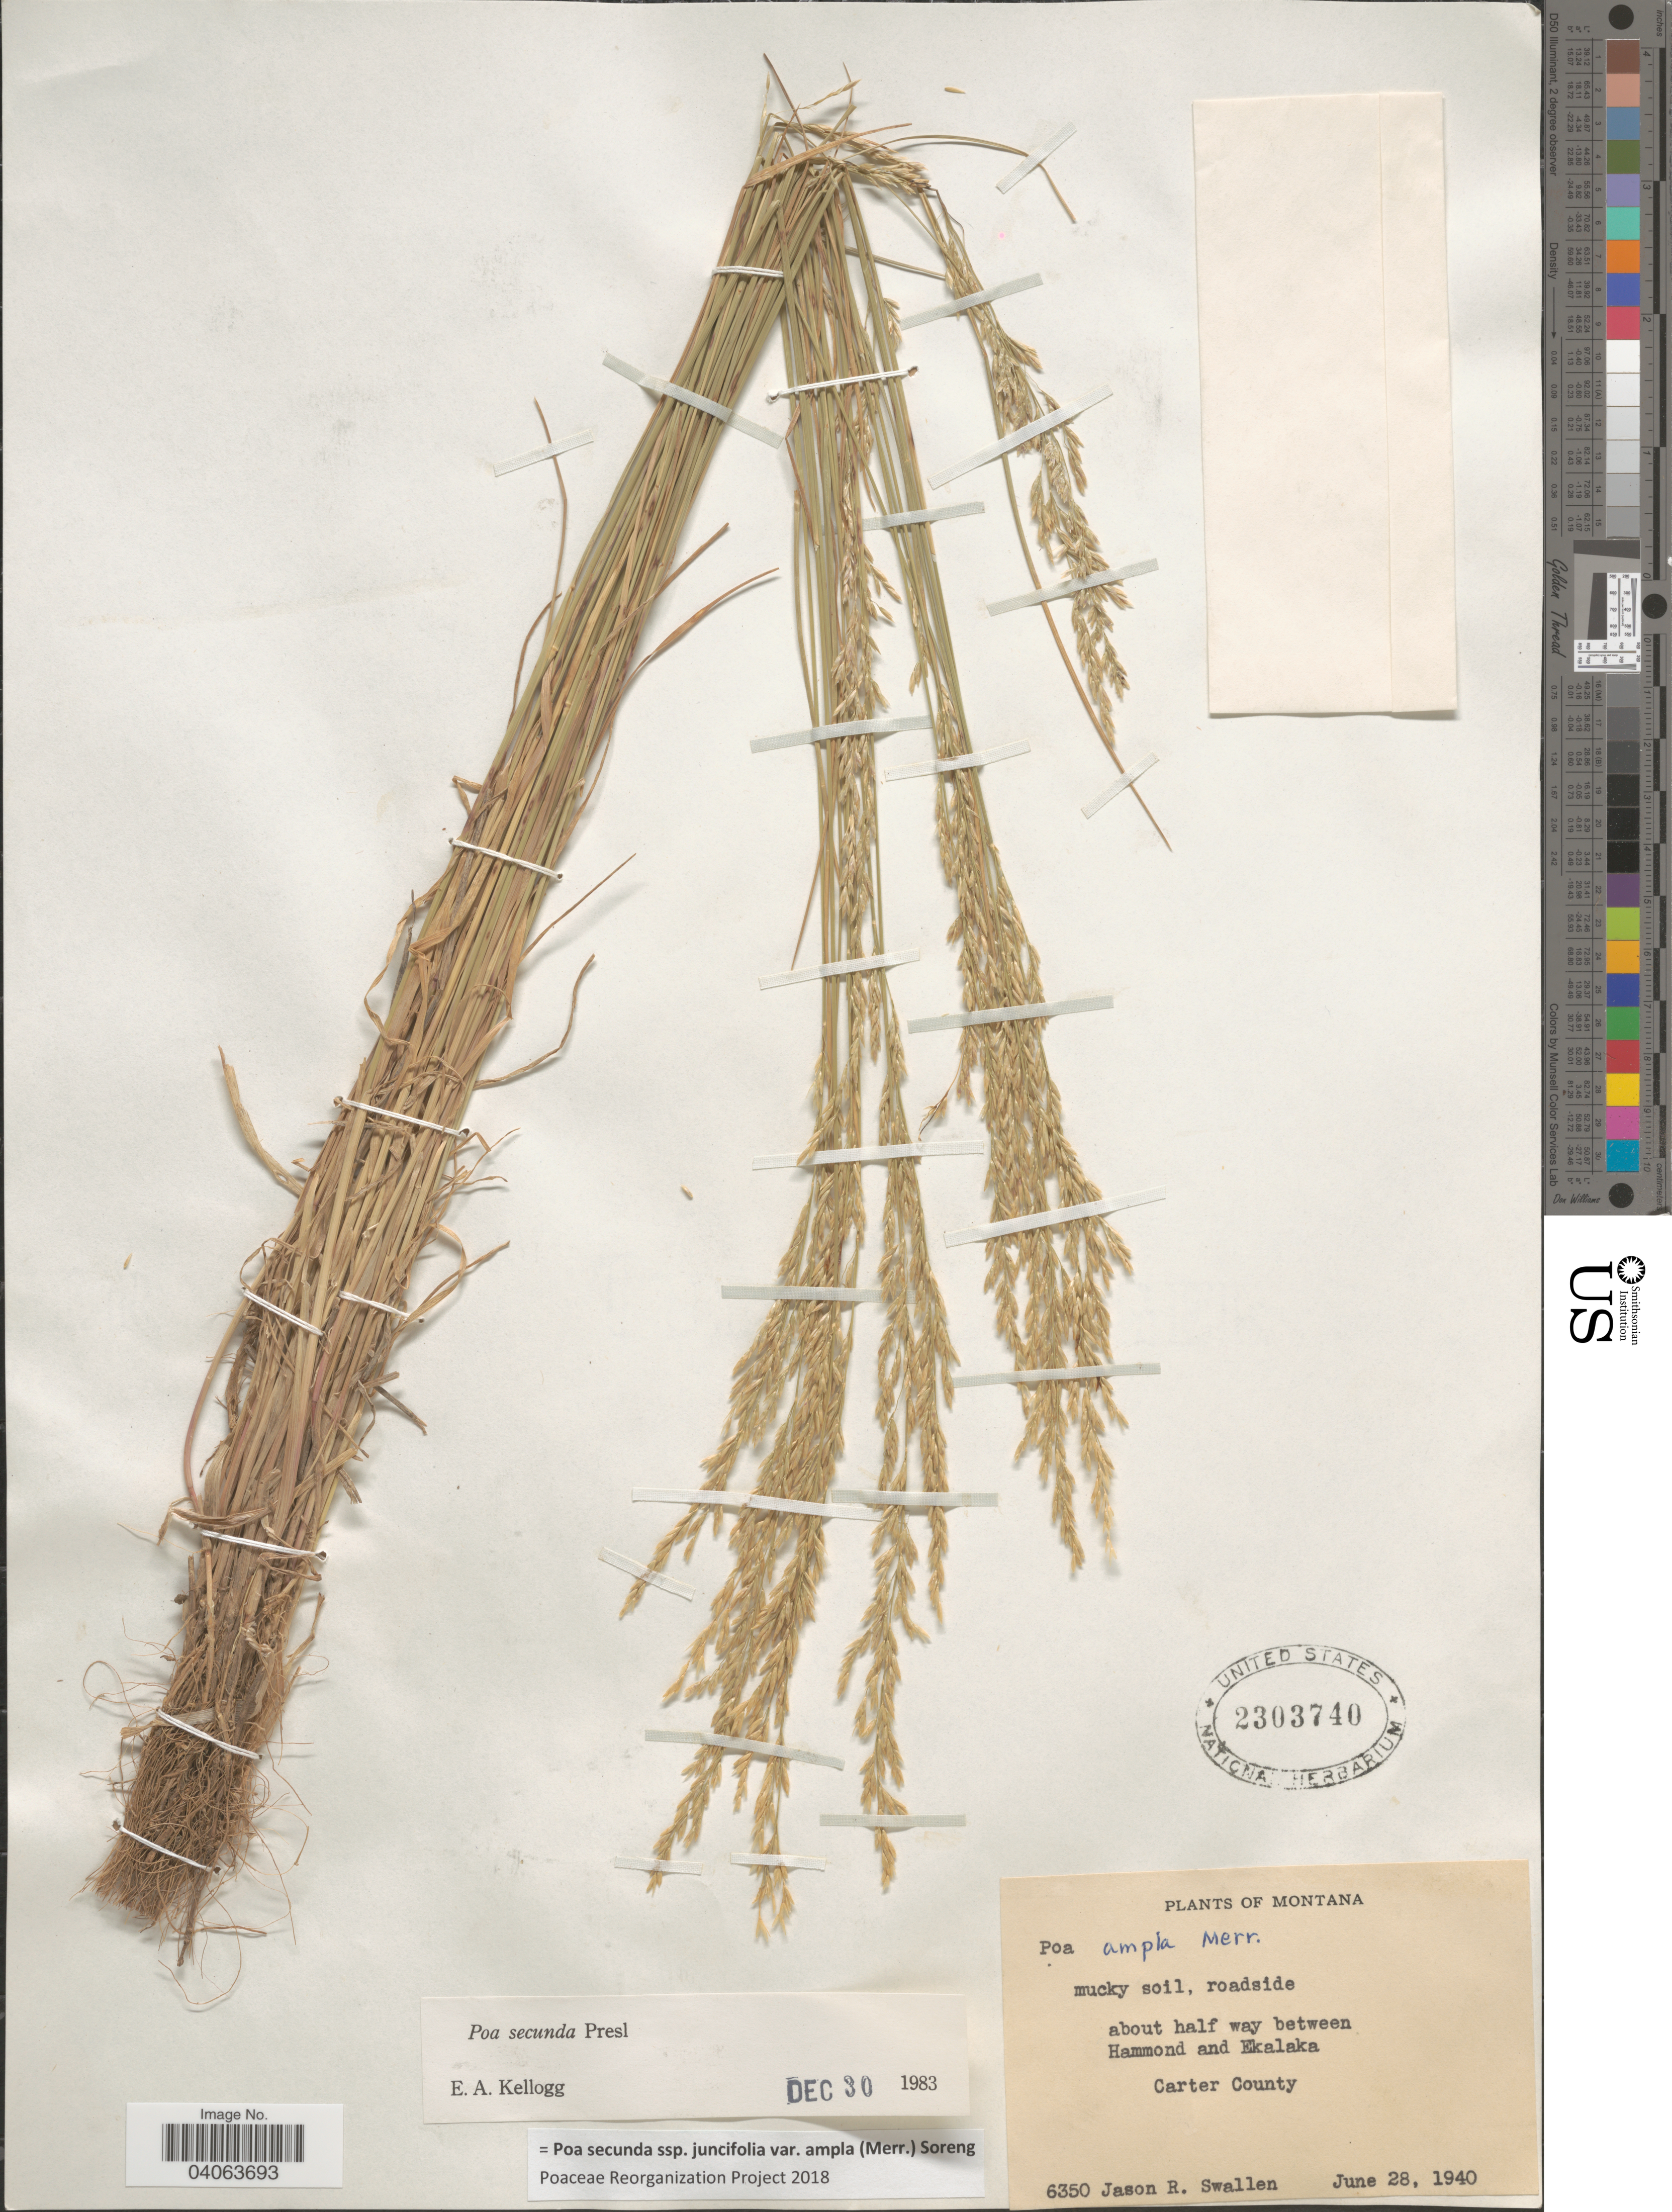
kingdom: Plantae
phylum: Tracheophyta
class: Liliopsida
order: Poales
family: Poaceae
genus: Poa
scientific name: Poa secunda subsp. juncifolia var. ampla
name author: (Merr.) Soreng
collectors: J. R. Swallen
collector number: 6350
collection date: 1940-06-28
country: United States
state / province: Montana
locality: Mucky soil, roadside about half way between Hammond and Ekalaka. Carter County.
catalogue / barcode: US 2303740